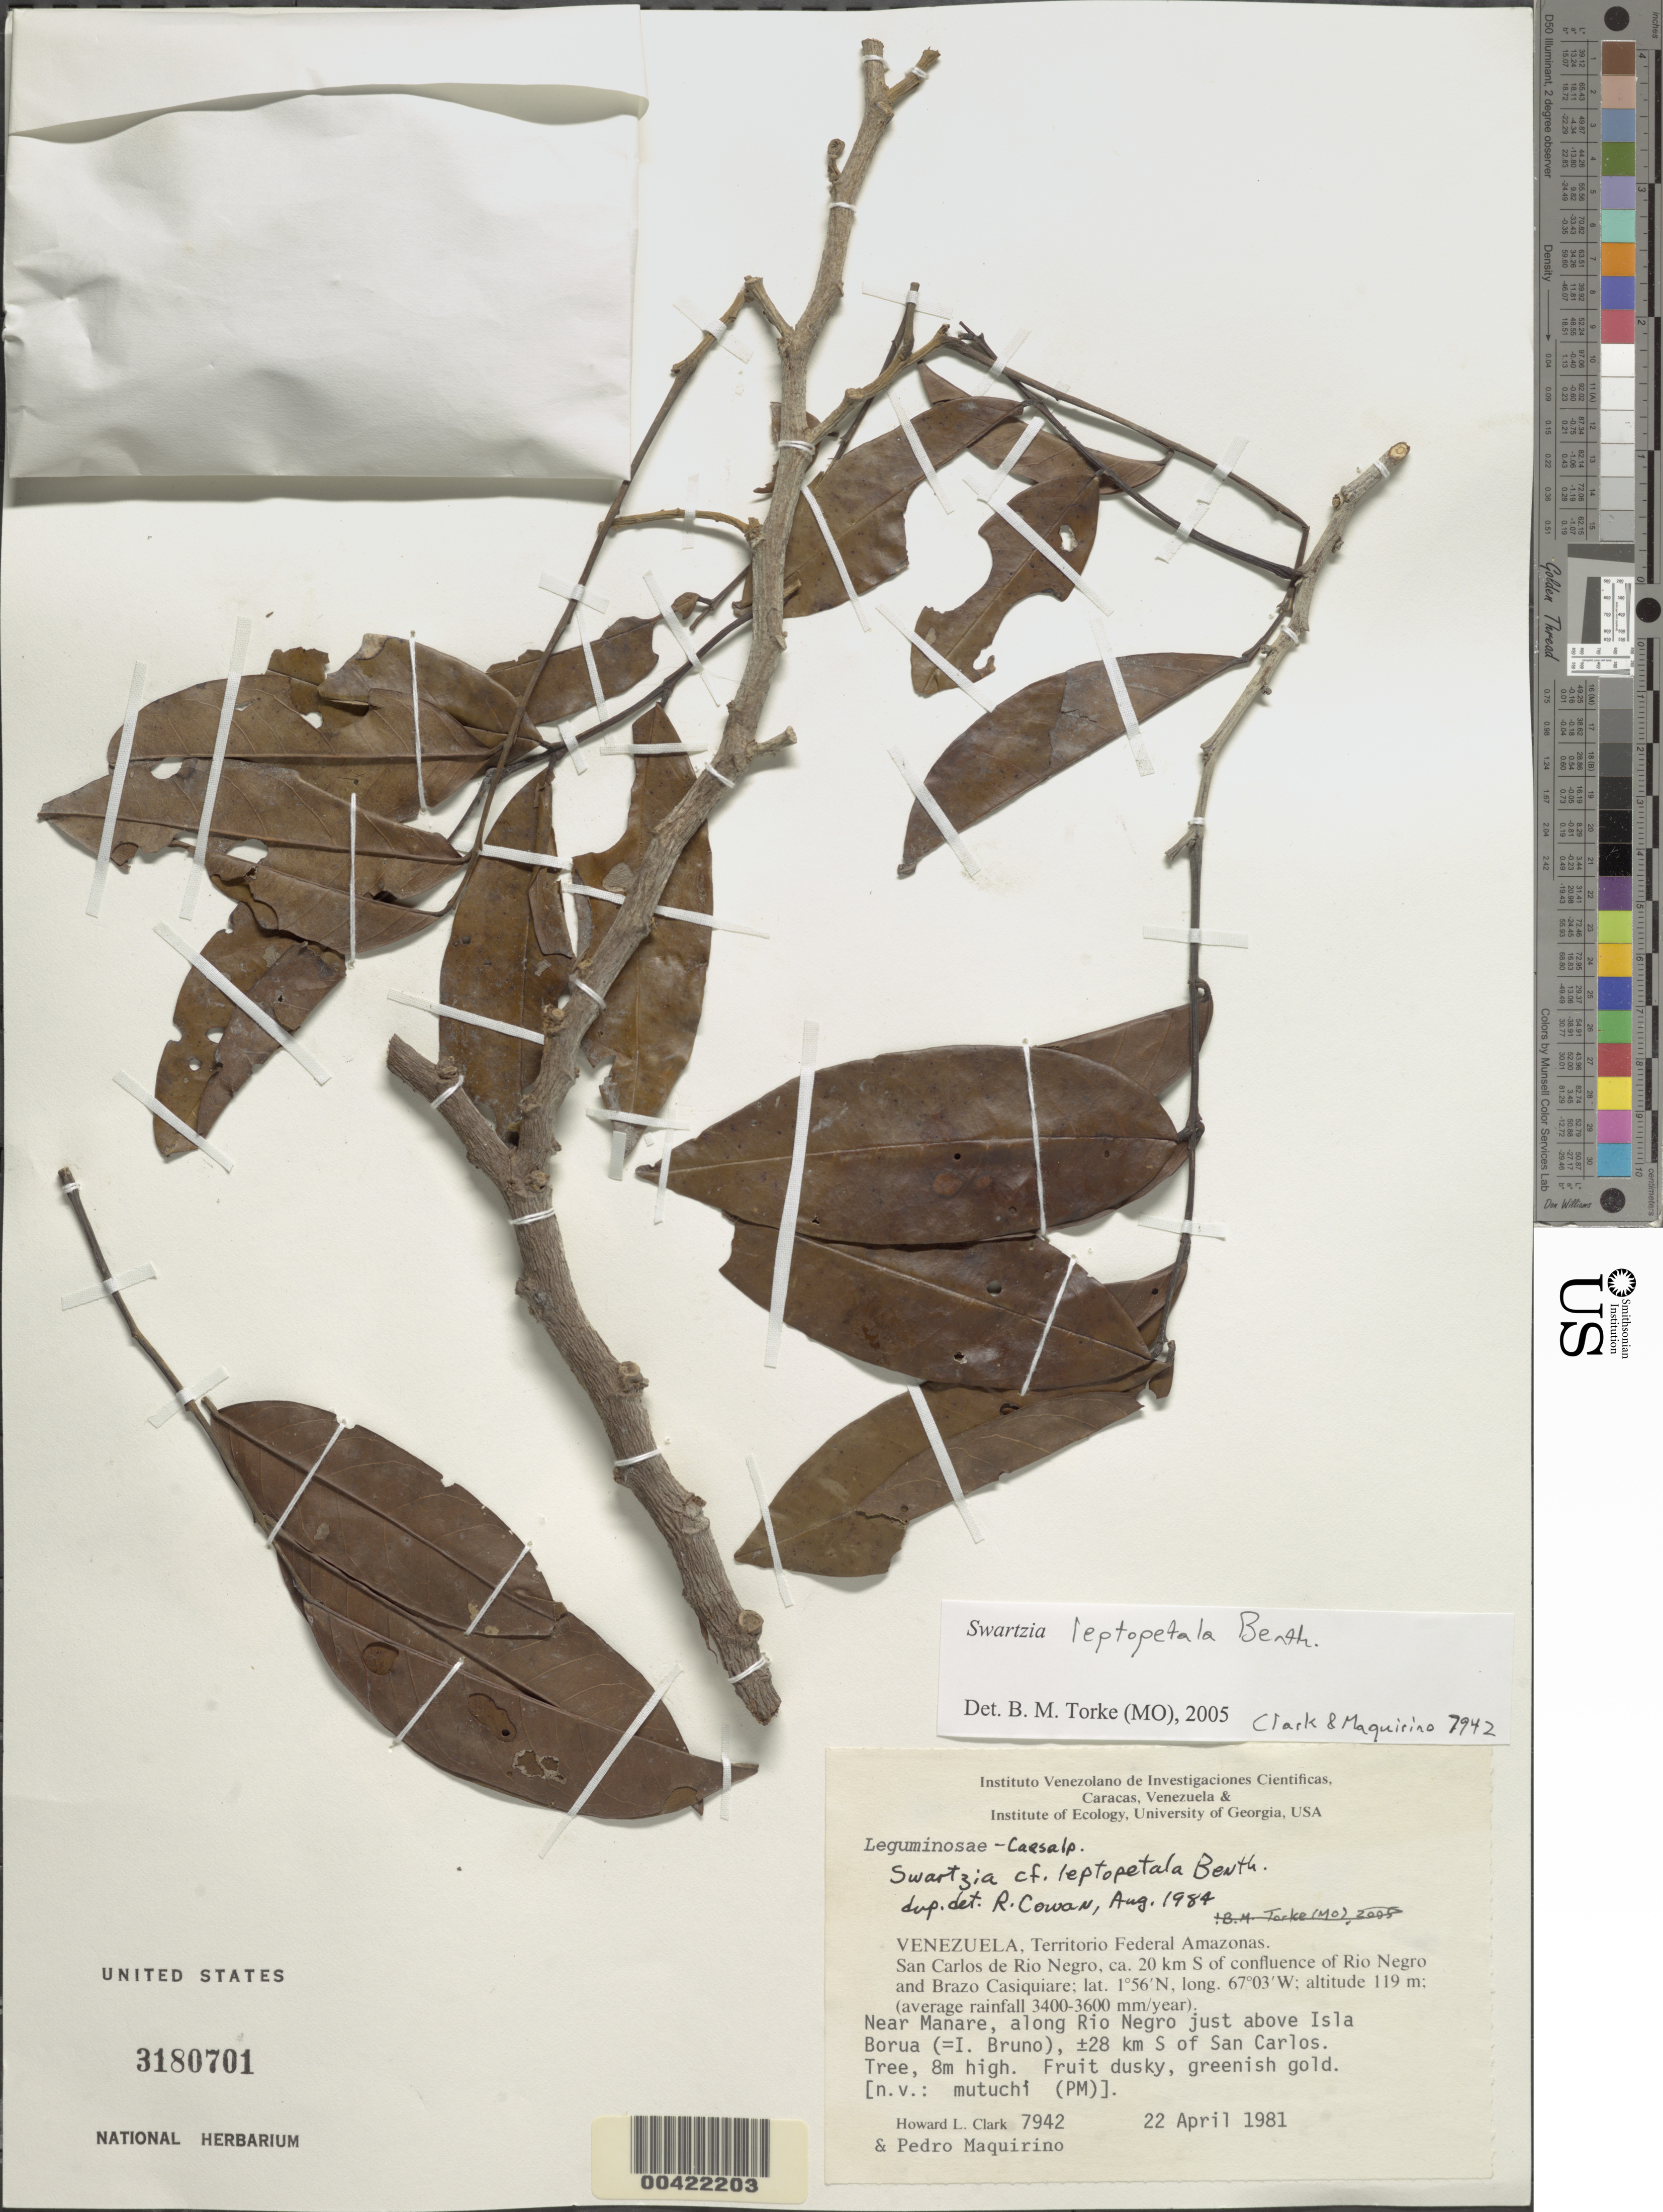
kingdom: Plantae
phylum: Tracheophyta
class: Magnoliopsida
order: Fabales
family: Fabaceae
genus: Swartzia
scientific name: Swartzia leptopetala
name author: Benth.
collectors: H. L. Clark & P. Maquirino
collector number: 7942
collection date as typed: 22 Apr 1981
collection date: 1981-04-22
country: Venezuela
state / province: Amazonas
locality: Manare, near; along rio negro just above isla borua (= i. bruno); ca. 28 km s of san carlos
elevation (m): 119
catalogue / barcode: US 3180701